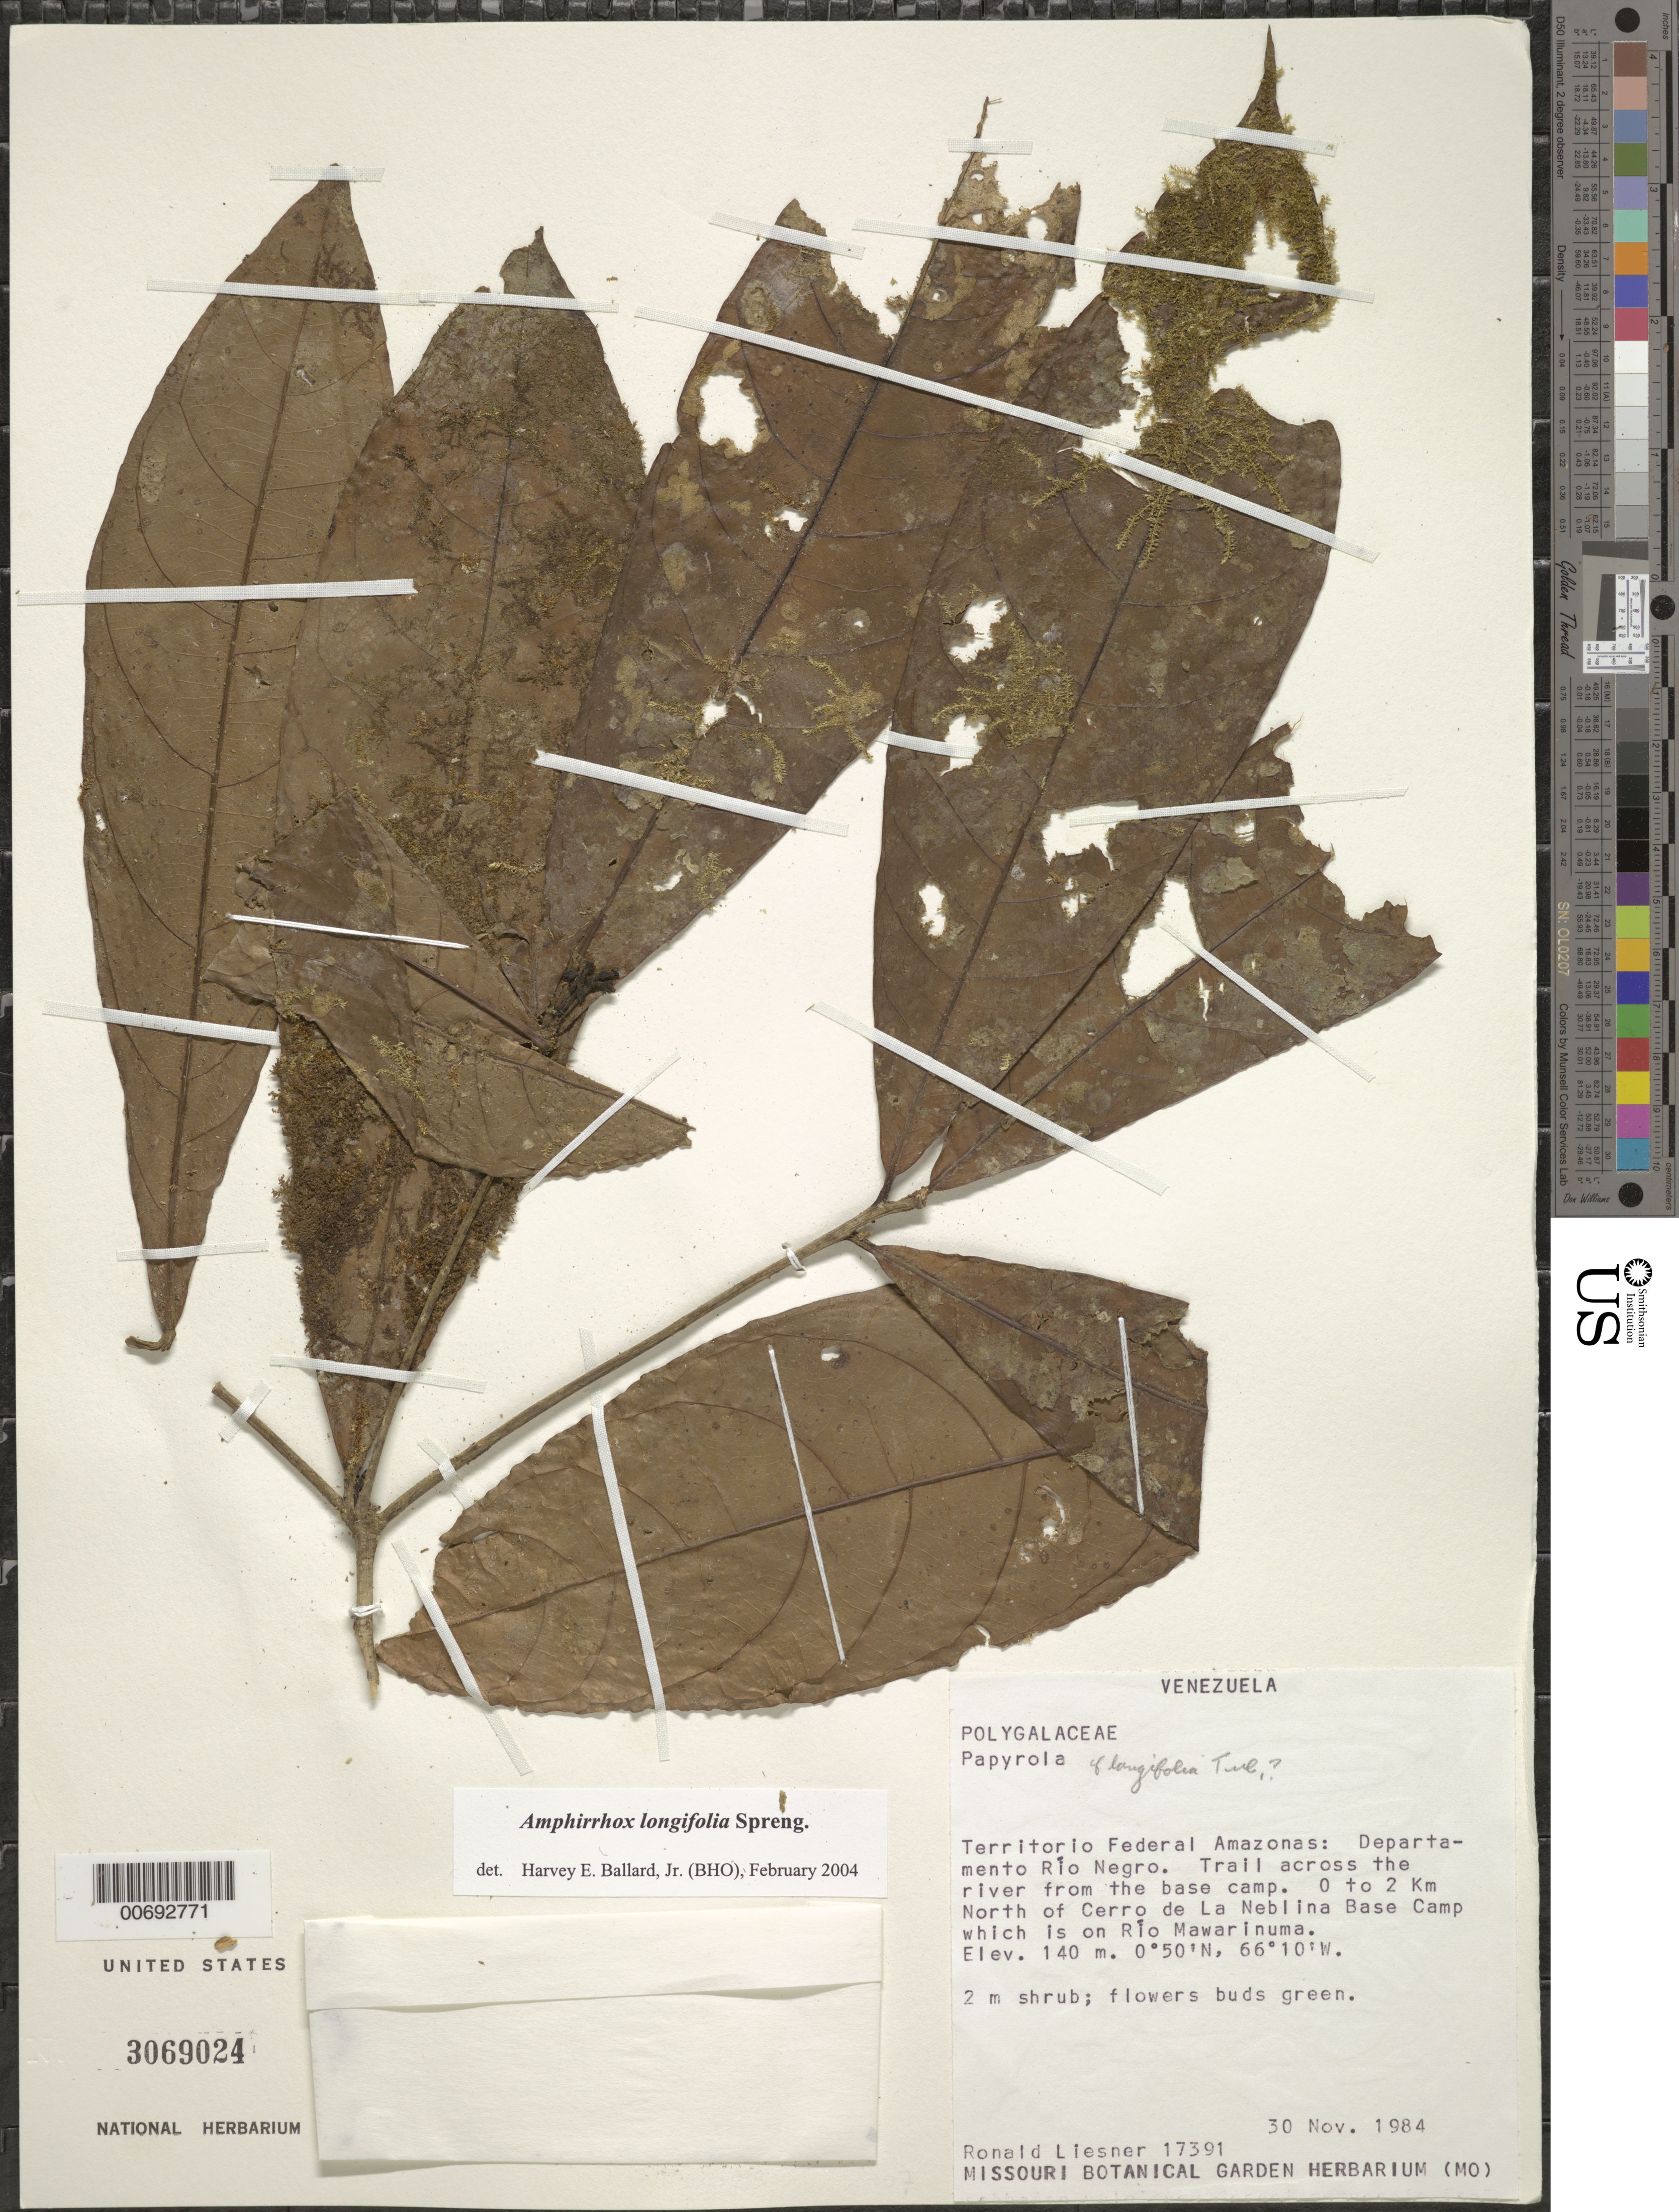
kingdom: Plantae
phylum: Tracheophyta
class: Magnoliopsida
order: Malpighiales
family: Violaceae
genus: Amphirrhox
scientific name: Amphirrhox longifolia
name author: (A. St.-Hil.) Spreng.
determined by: Ballard, Harvey E.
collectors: R. L. Liesner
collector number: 17391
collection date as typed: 30-Nov-84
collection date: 1984-11-30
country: Venezuela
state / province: Amazonas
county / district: Río Negro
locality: Río Mawarinuma, 0-2 km N of Cerro de La Neblina Base Camp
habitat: Trail across river from base camp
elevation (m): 140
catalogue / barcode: US 3069024